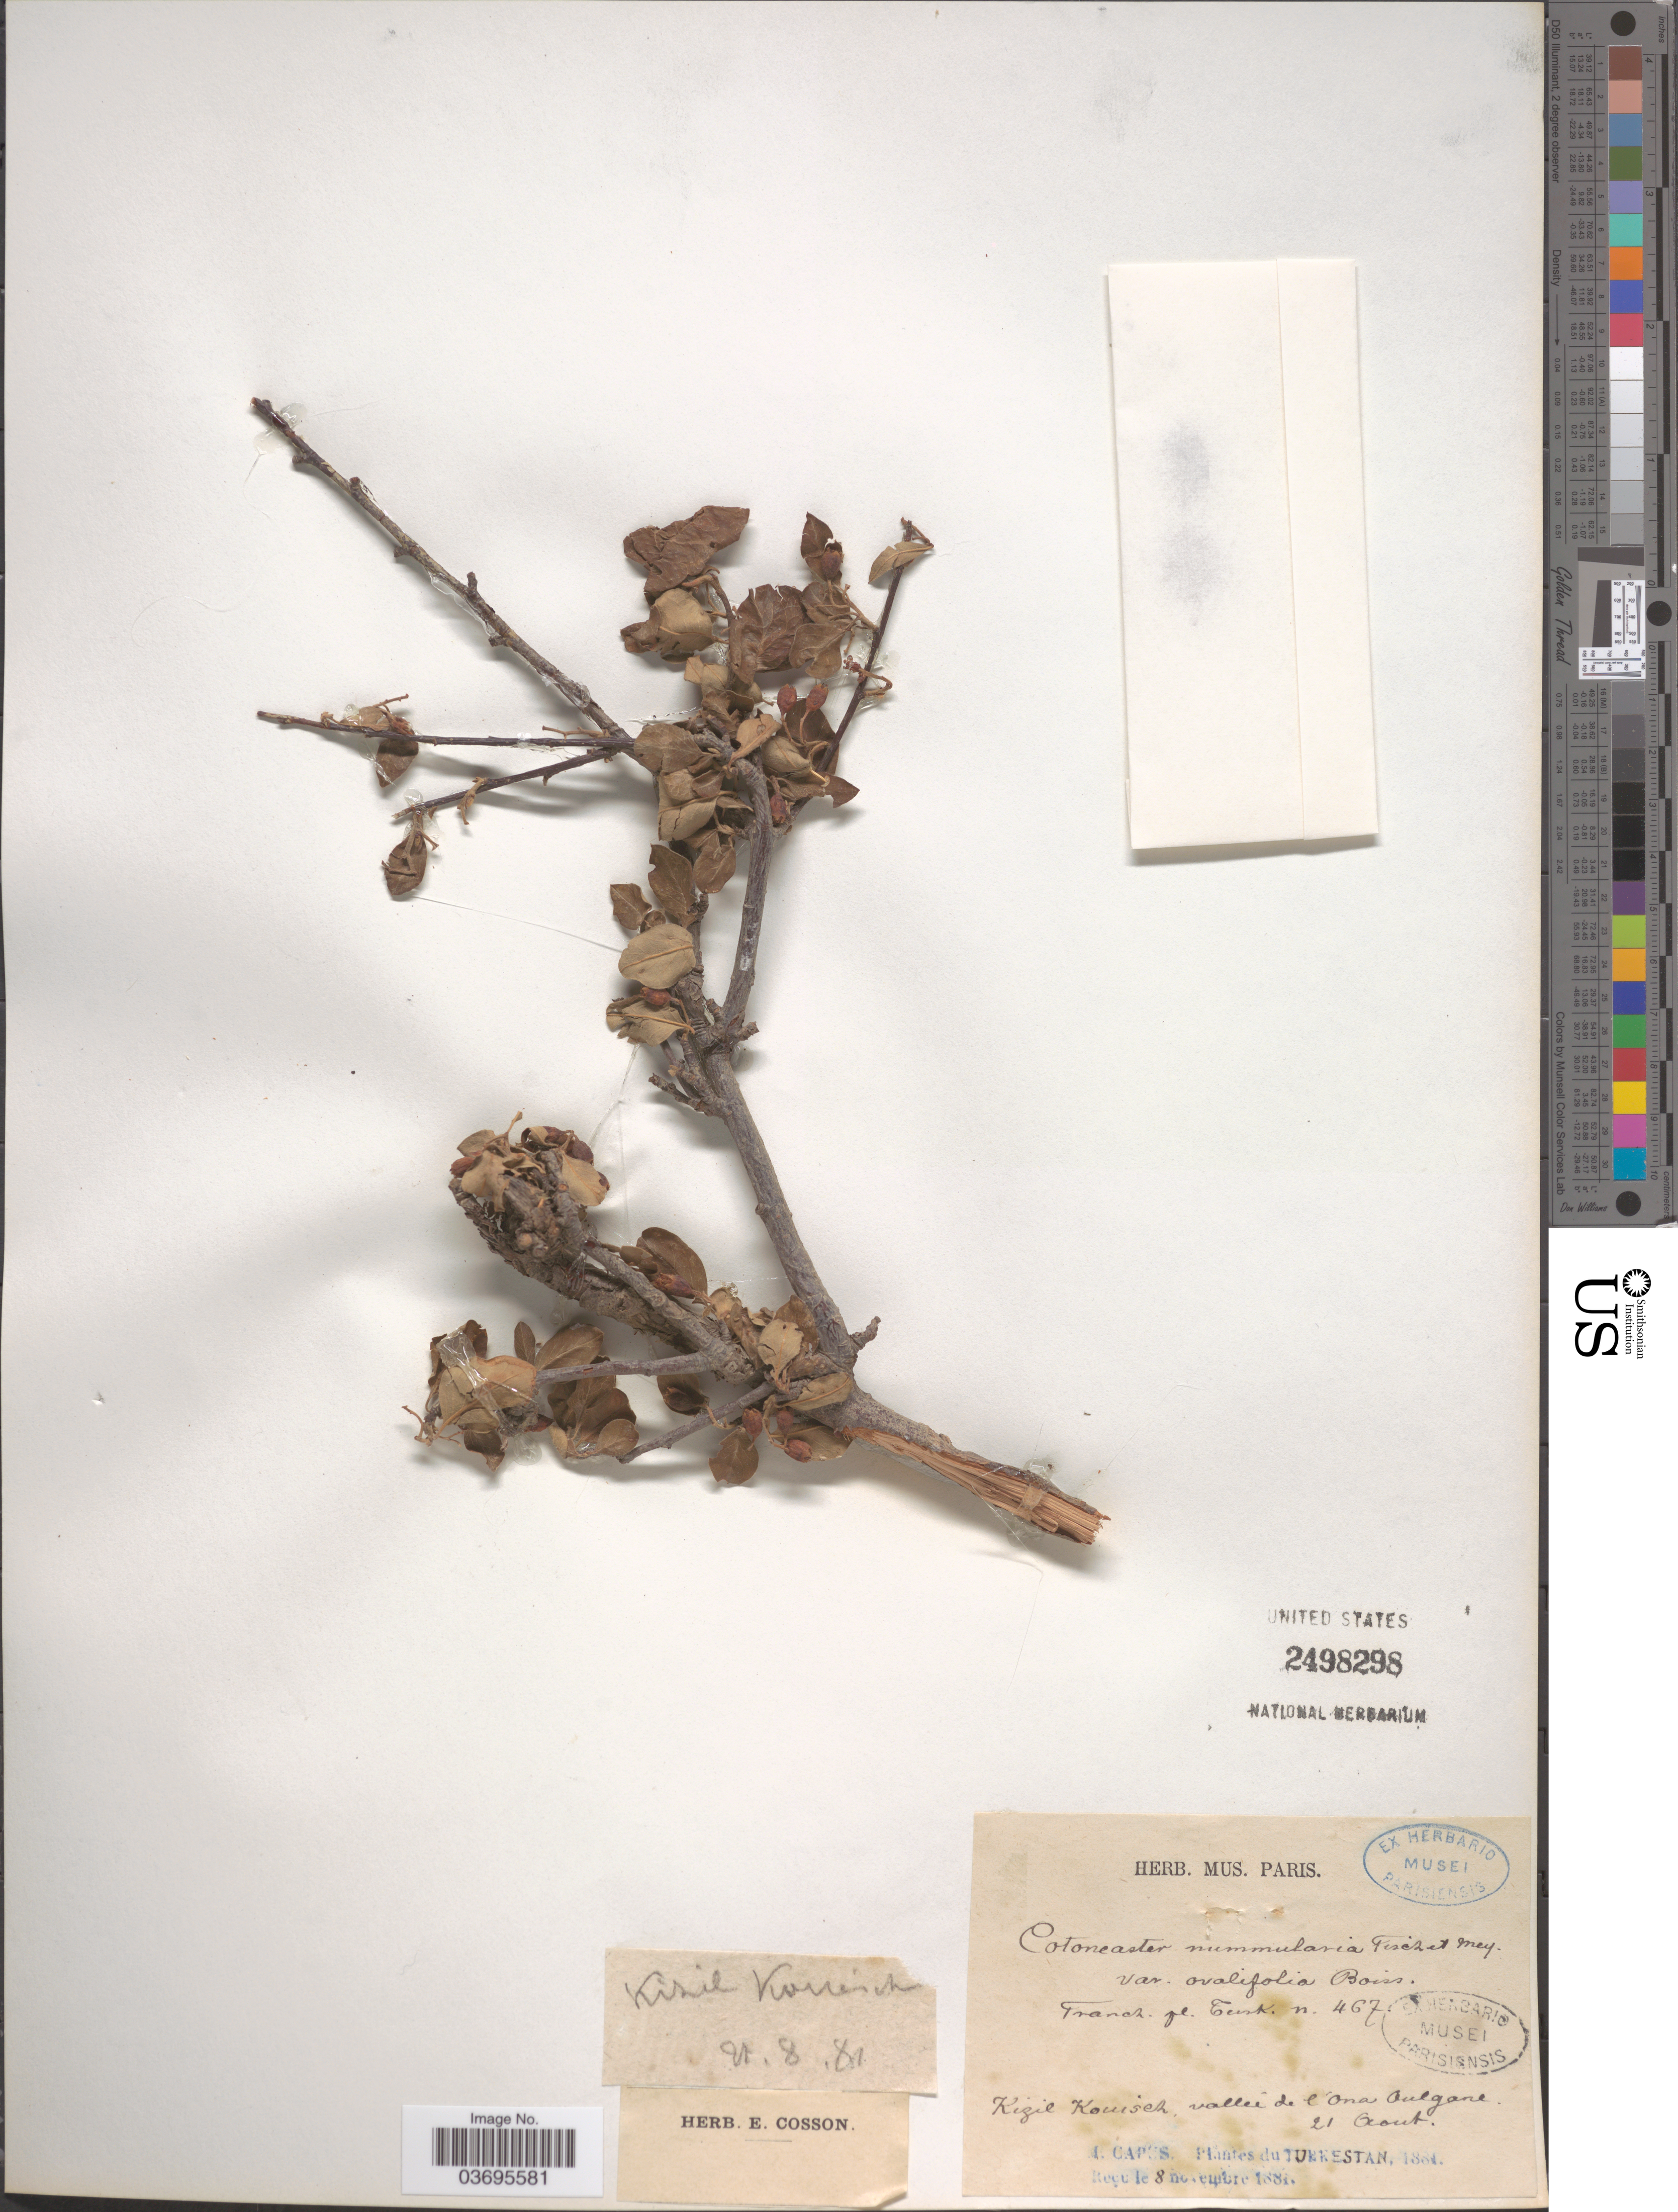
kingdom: Plantae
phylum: Tracheophyta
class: Magnoliopsida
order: Rosales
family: Rosaceae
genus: Cotoneaster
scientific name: Cotoneaster nummularius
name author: Lindl.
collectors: M. Capus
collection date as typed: Transcribed d/m/y: 21/8/81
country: Uzbekistan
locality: Kizil Kouisch, vallée de l'Ona Oulgane. Turkestan.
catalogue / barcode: US 2498298